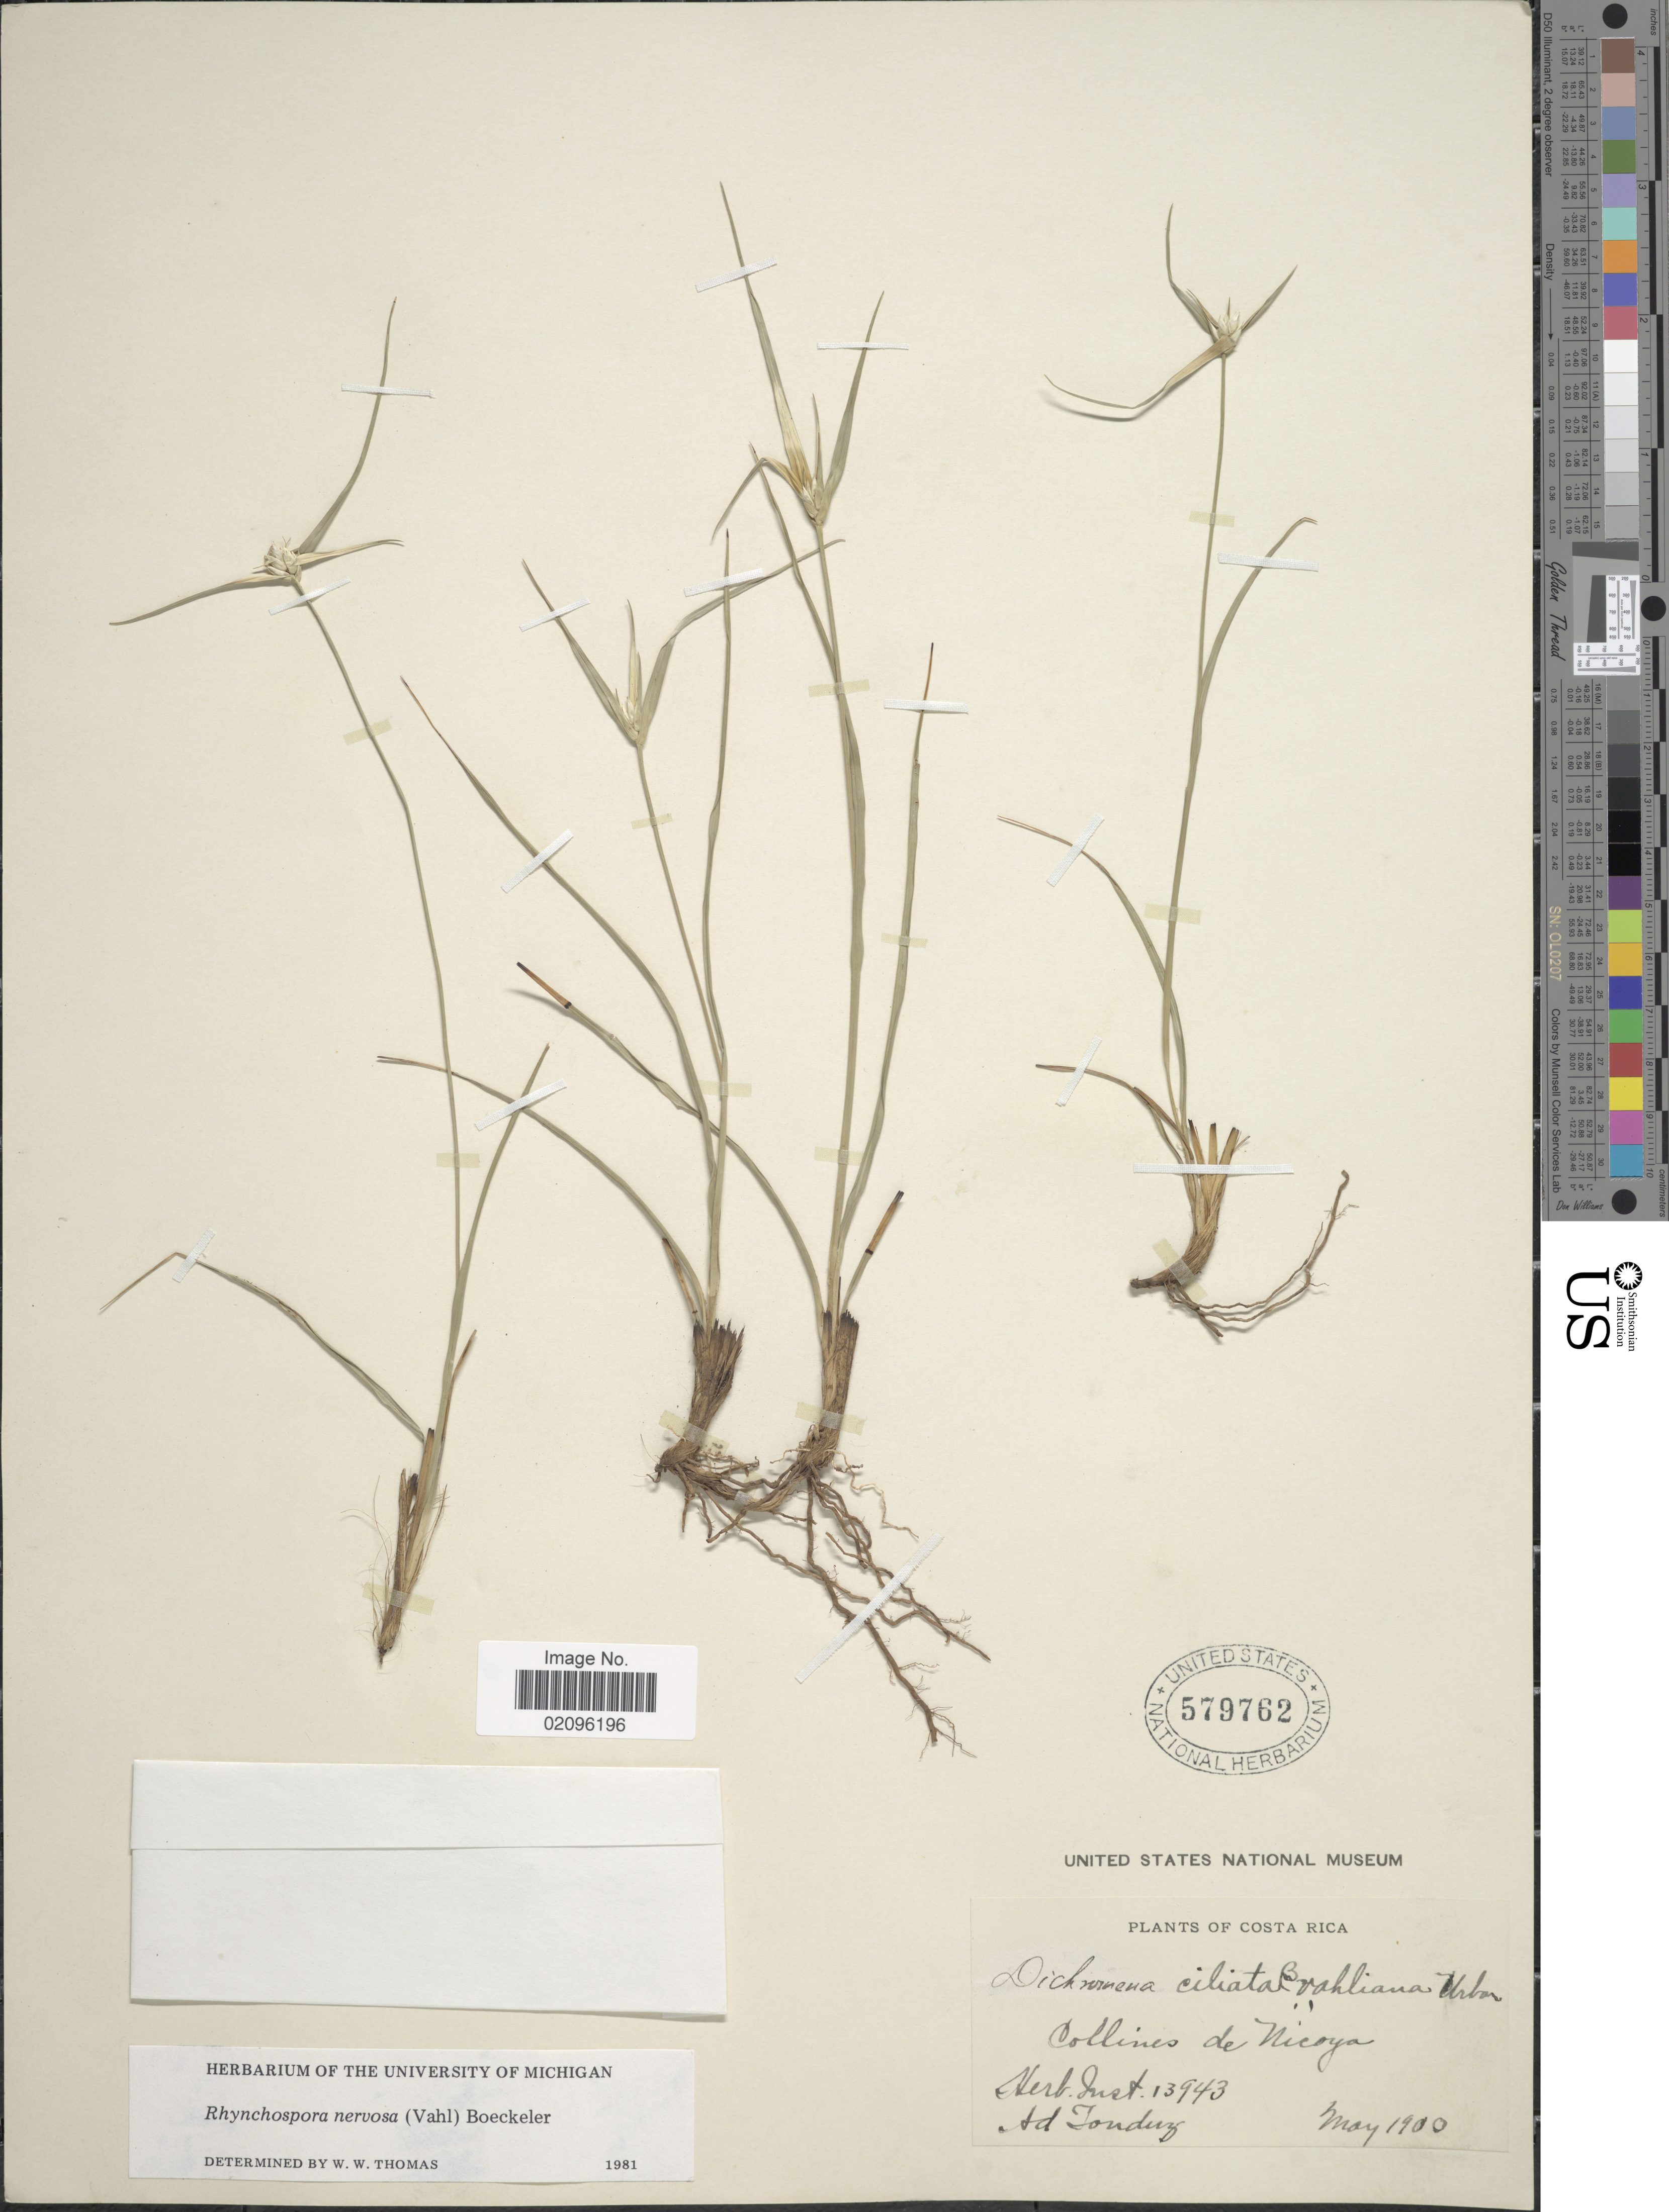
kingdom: Plantae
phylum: Tracheophyta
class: Liliopsida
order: Poales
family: Cyperaceae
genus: Rhynchospora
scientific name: Rhynchospora nervosa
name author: (Vahl) Boeckeler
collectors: A. Tonduz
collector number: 13943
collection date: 1900-05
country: Costa Rica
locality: Collines de Nicoya.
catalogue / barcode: US 579762